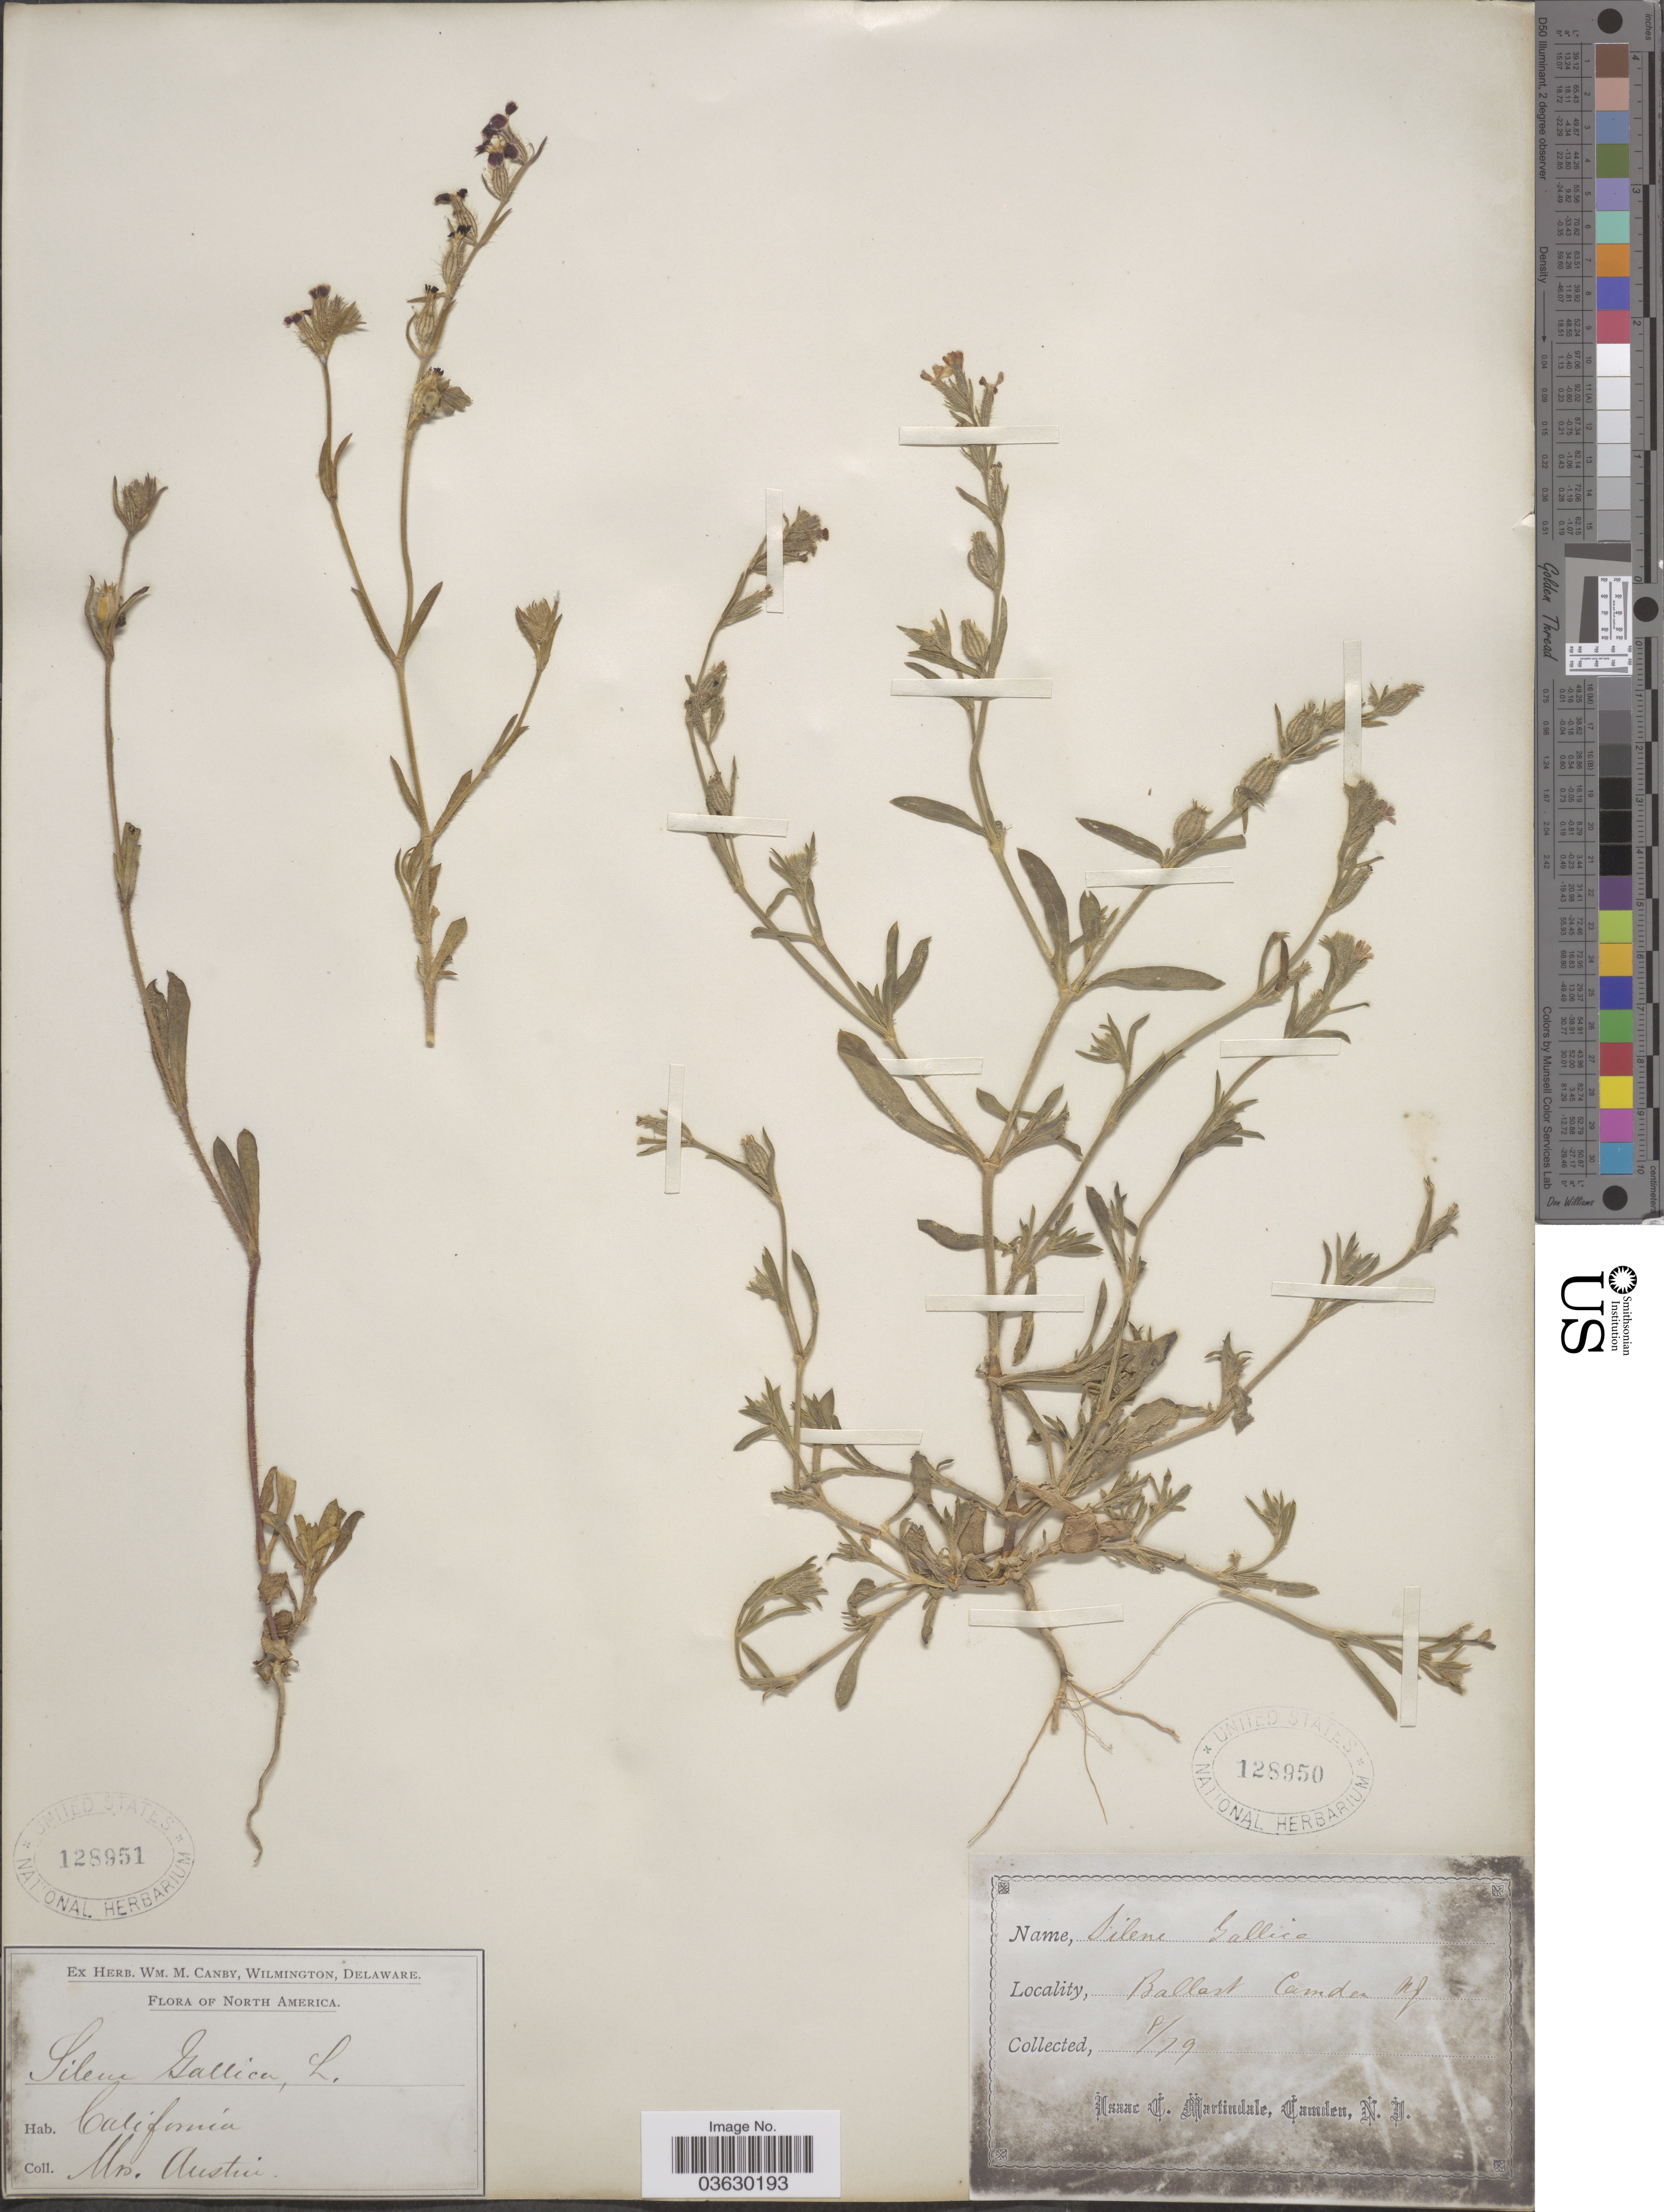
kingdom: Plantae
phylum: Tracheophyta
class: Magnoliopsida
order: Caryophyllales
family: Caryophyllaceae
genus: Silene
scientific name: Silene gallica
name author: L.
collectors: Austin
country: United States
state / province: California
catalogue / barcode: US 128951